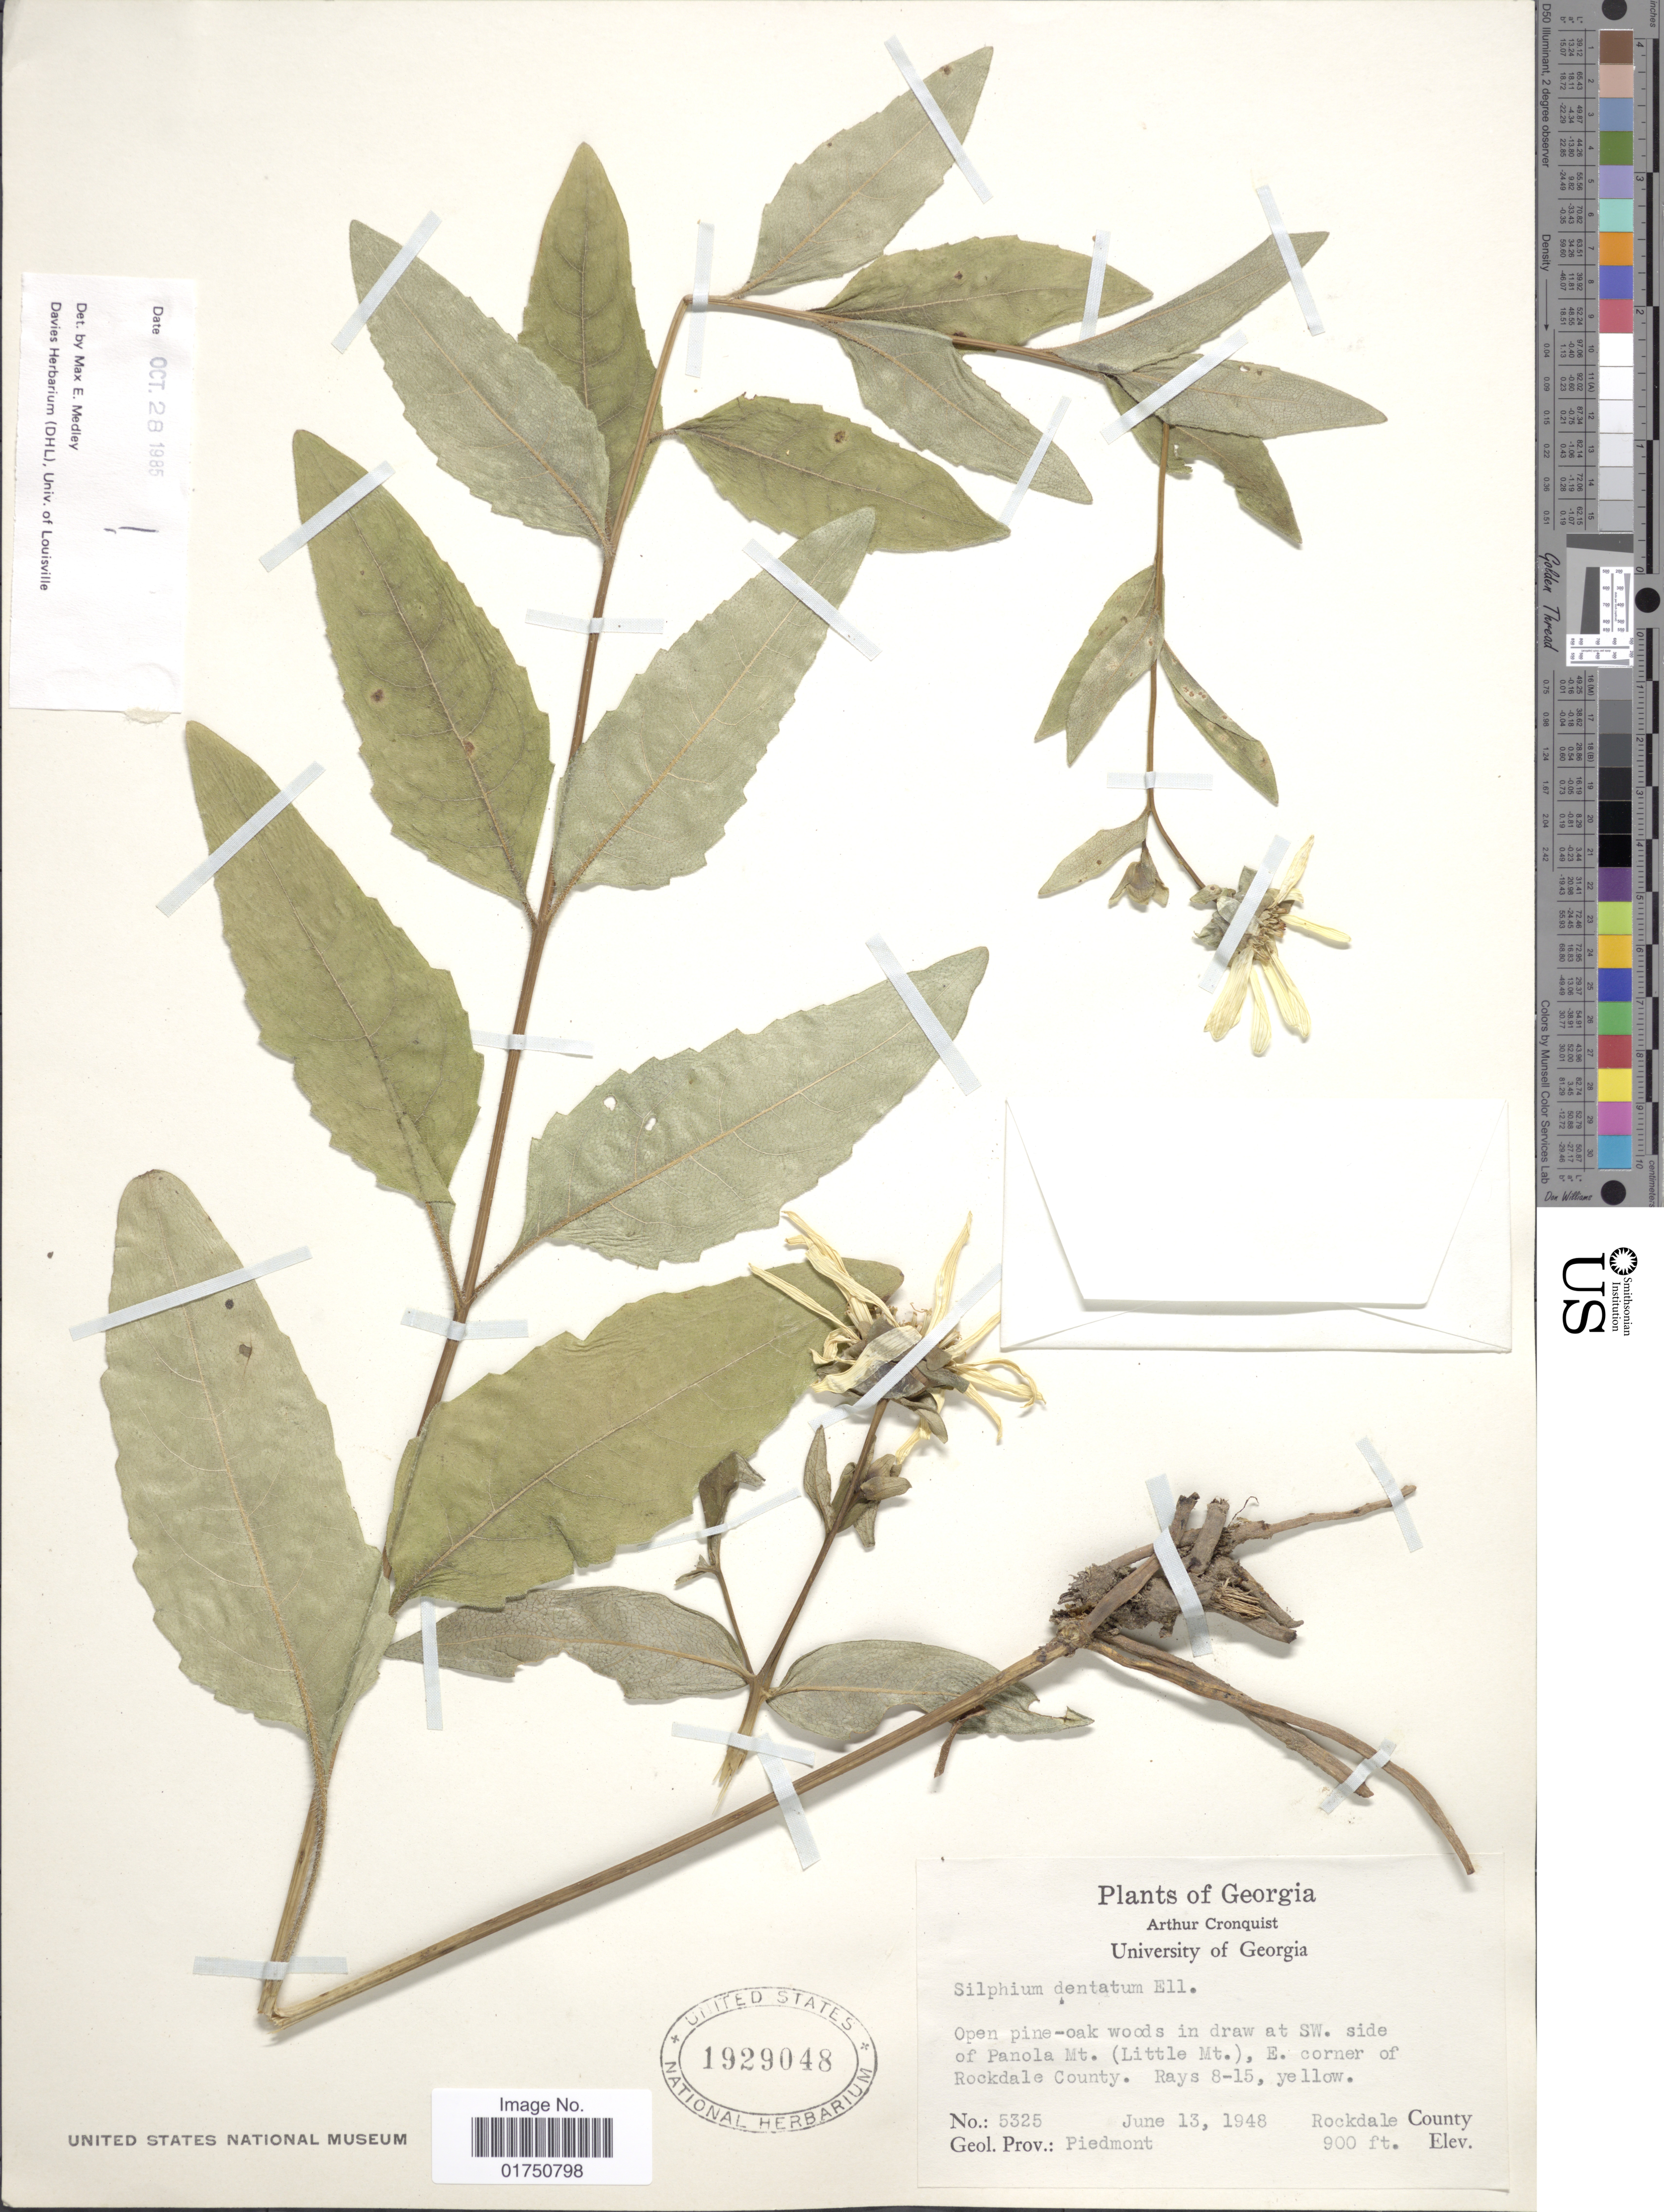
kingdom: Plantae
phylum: Tracheophyta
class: Magnoliopsida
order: Asterales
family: Asteraceae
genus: Silphium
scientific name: Silphium dentatum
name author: Elliott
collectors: A. J. Cronquist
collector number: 5325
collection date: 1948-06-13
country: United States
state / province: Georgia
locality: Open pine-oak woods in draw at SW. side of panola Mt. (Little Mt.), E. corner of Rockdale County. Rockdale County. Geol. prov.: Piedmont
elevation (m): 274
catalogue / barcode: US 1929048